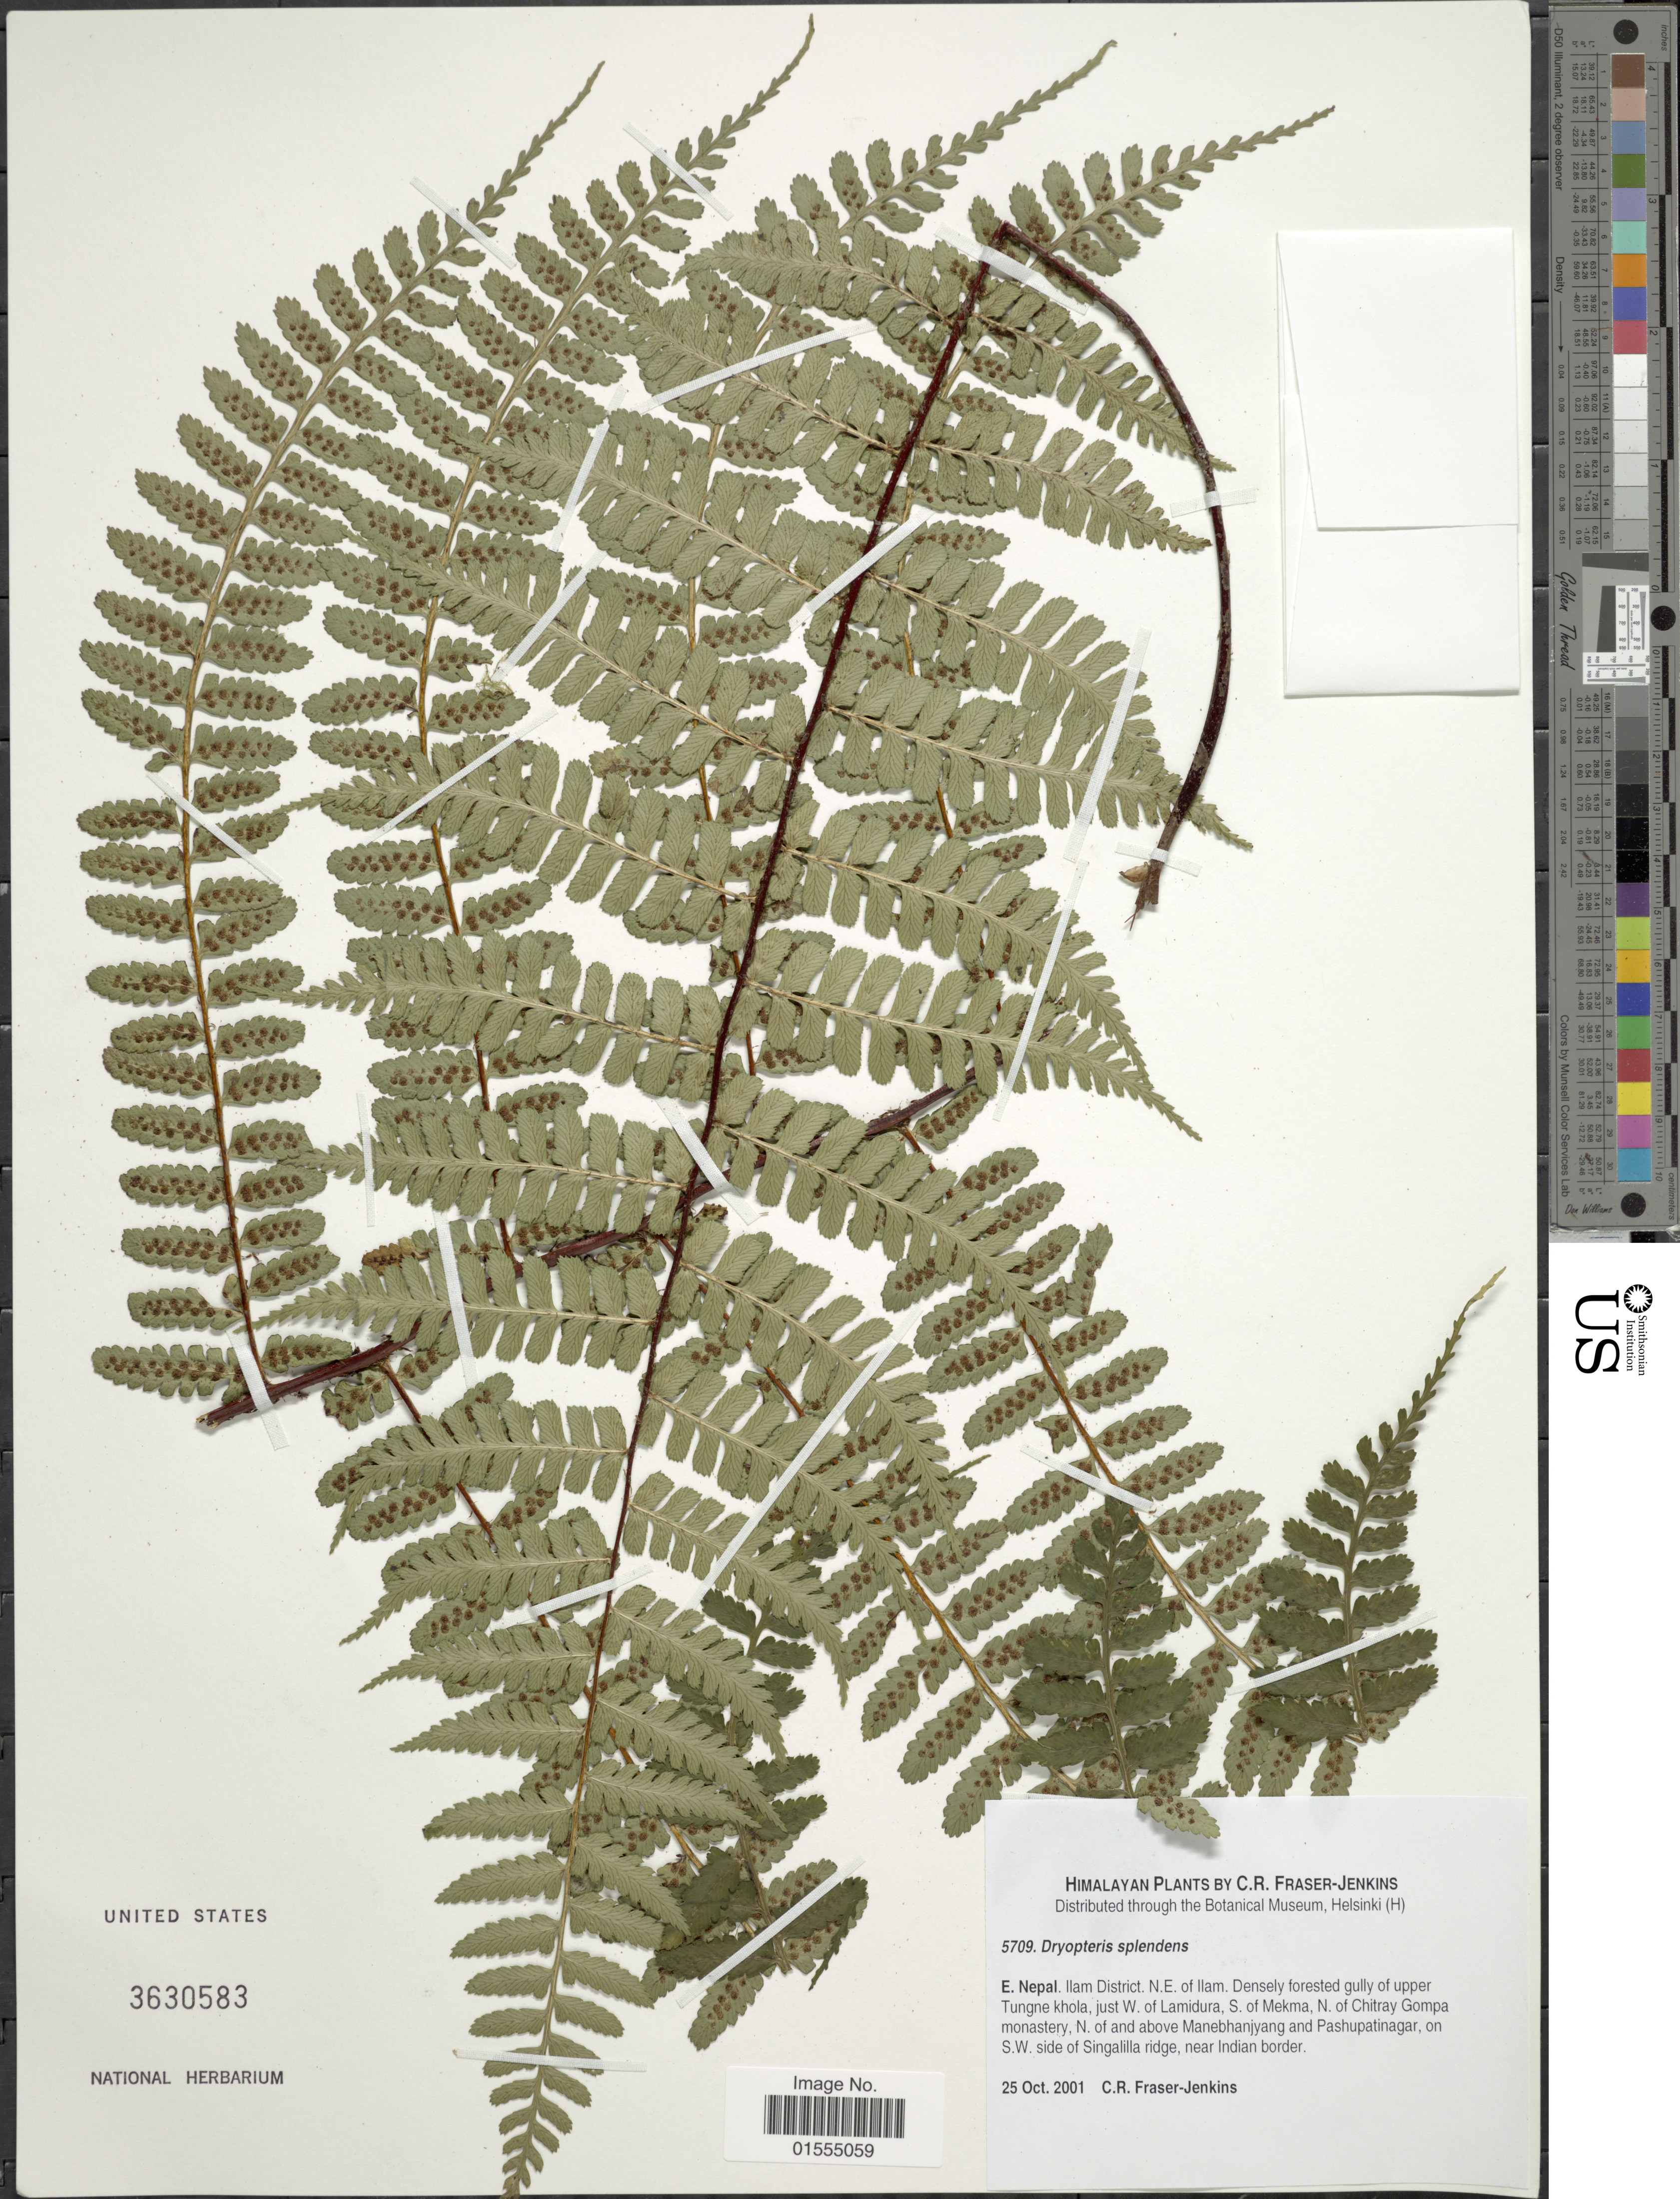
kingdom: Plantae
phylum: Tracheophyta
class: Polypodiopsida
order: Polypodiales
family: Dryopteridaceae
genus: Dryopteris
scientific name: Dryopteris splendens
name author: (Hook.) Kuntze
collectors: C. R. Fraser-Jenkins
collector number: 5709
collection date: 2001-10-25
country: Nepal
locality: E. Nepal, Ilam District, N. E Illam, densely forested gully of upper Tungne Khola, just W. of Lamidura, S. of Mekma, N. of Chitray Gompa monastery, N. of and above Manebhanjyang and Pashupatinagar, on S. W. side of Singalilla ridge, near Indian border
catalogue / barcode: US 3630583